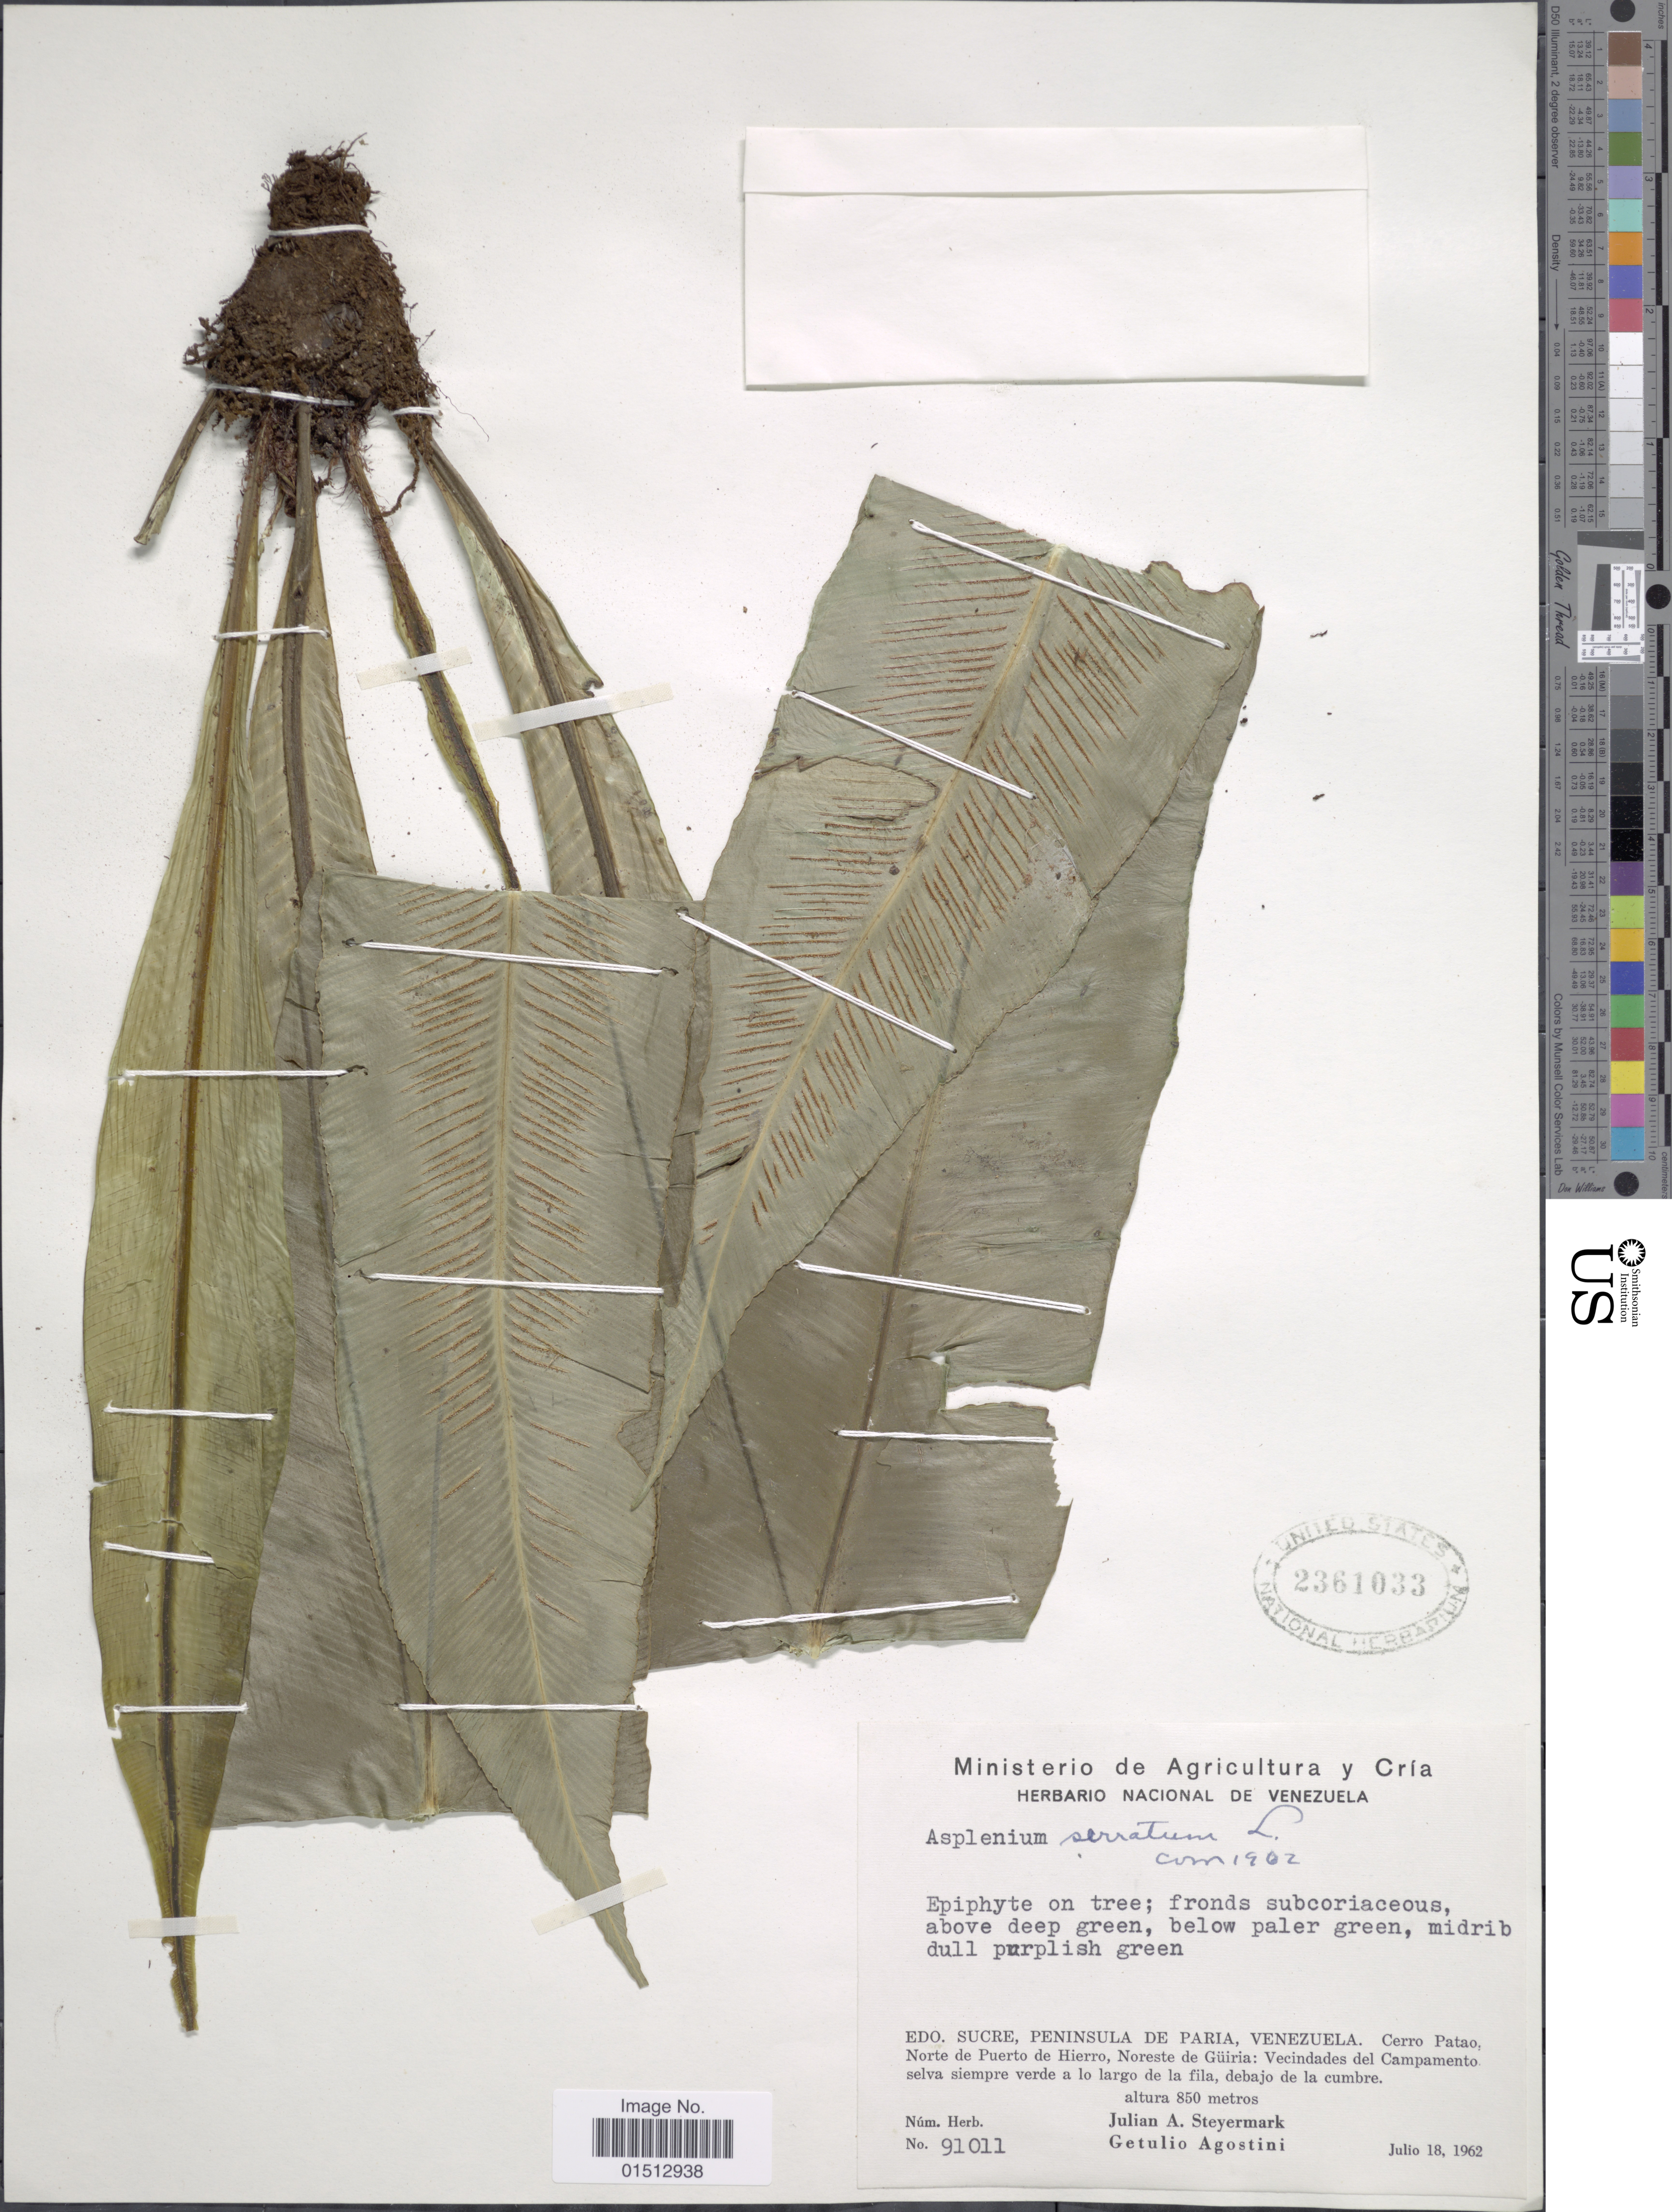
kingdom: Plantae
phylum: Tracheophyta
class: Polypodiopsida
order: Polypodiales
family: Aspleniaceae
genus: Asplenium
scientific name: Asplenium serratum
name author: L.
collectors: J. Steyermark & G. Agostini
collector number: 91011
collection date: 1962-07-18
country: Venezuela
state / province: Sucre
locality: Edo. Sucre, Peninsula de Paria, Venezuela. Cerro Patao, Norte de Puerto de Hierro, Nordeste de Guiria: Vecindades del Campamento selva siempre verde a lo largo de la fila, debajo de la cumbre.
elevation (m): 850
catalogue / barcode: US 2361033